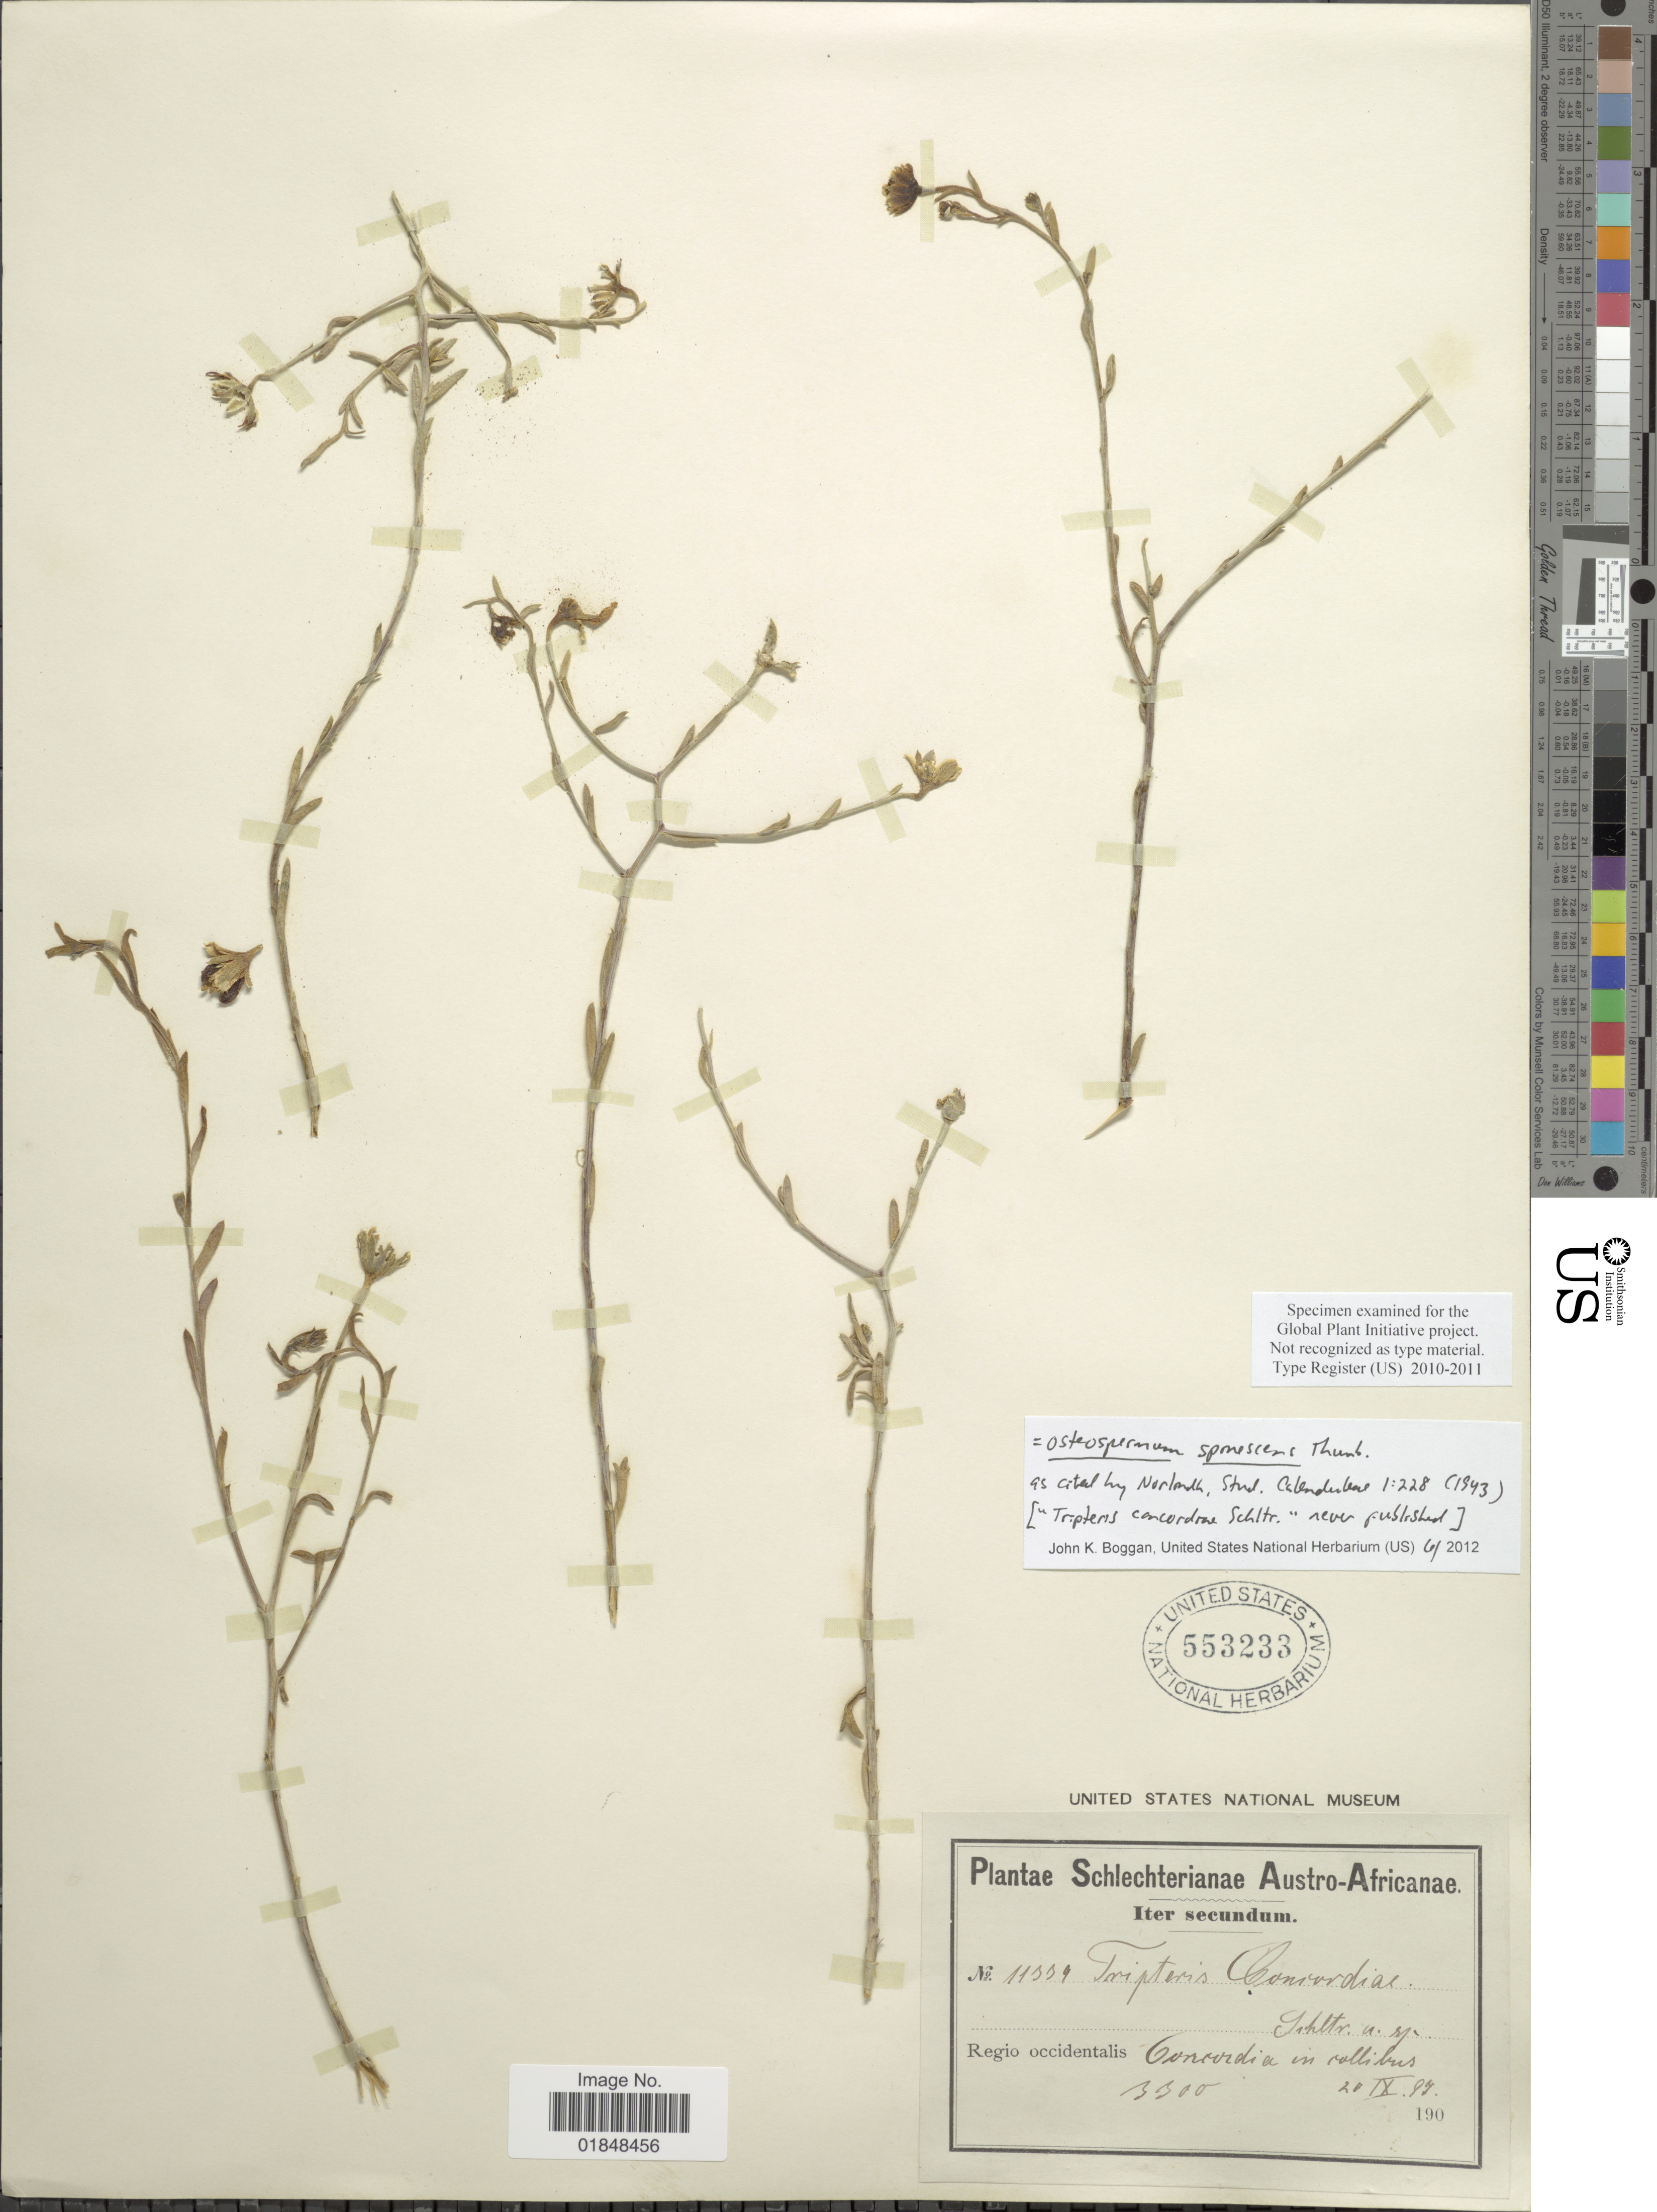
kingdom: Plantae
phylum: Tracheophyta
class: Magnoliopsida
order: Asterales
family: Asteraceae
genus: Osteospermum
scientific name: Osteospermum spinescens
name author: Thunb.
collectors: Schlechter, --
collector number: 11339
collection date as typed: Transcribed d/m/y: 20/9/97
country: South Africa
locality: Regio occidentalis Concordia in collibus. Iter Secundum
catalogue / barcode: US 553233